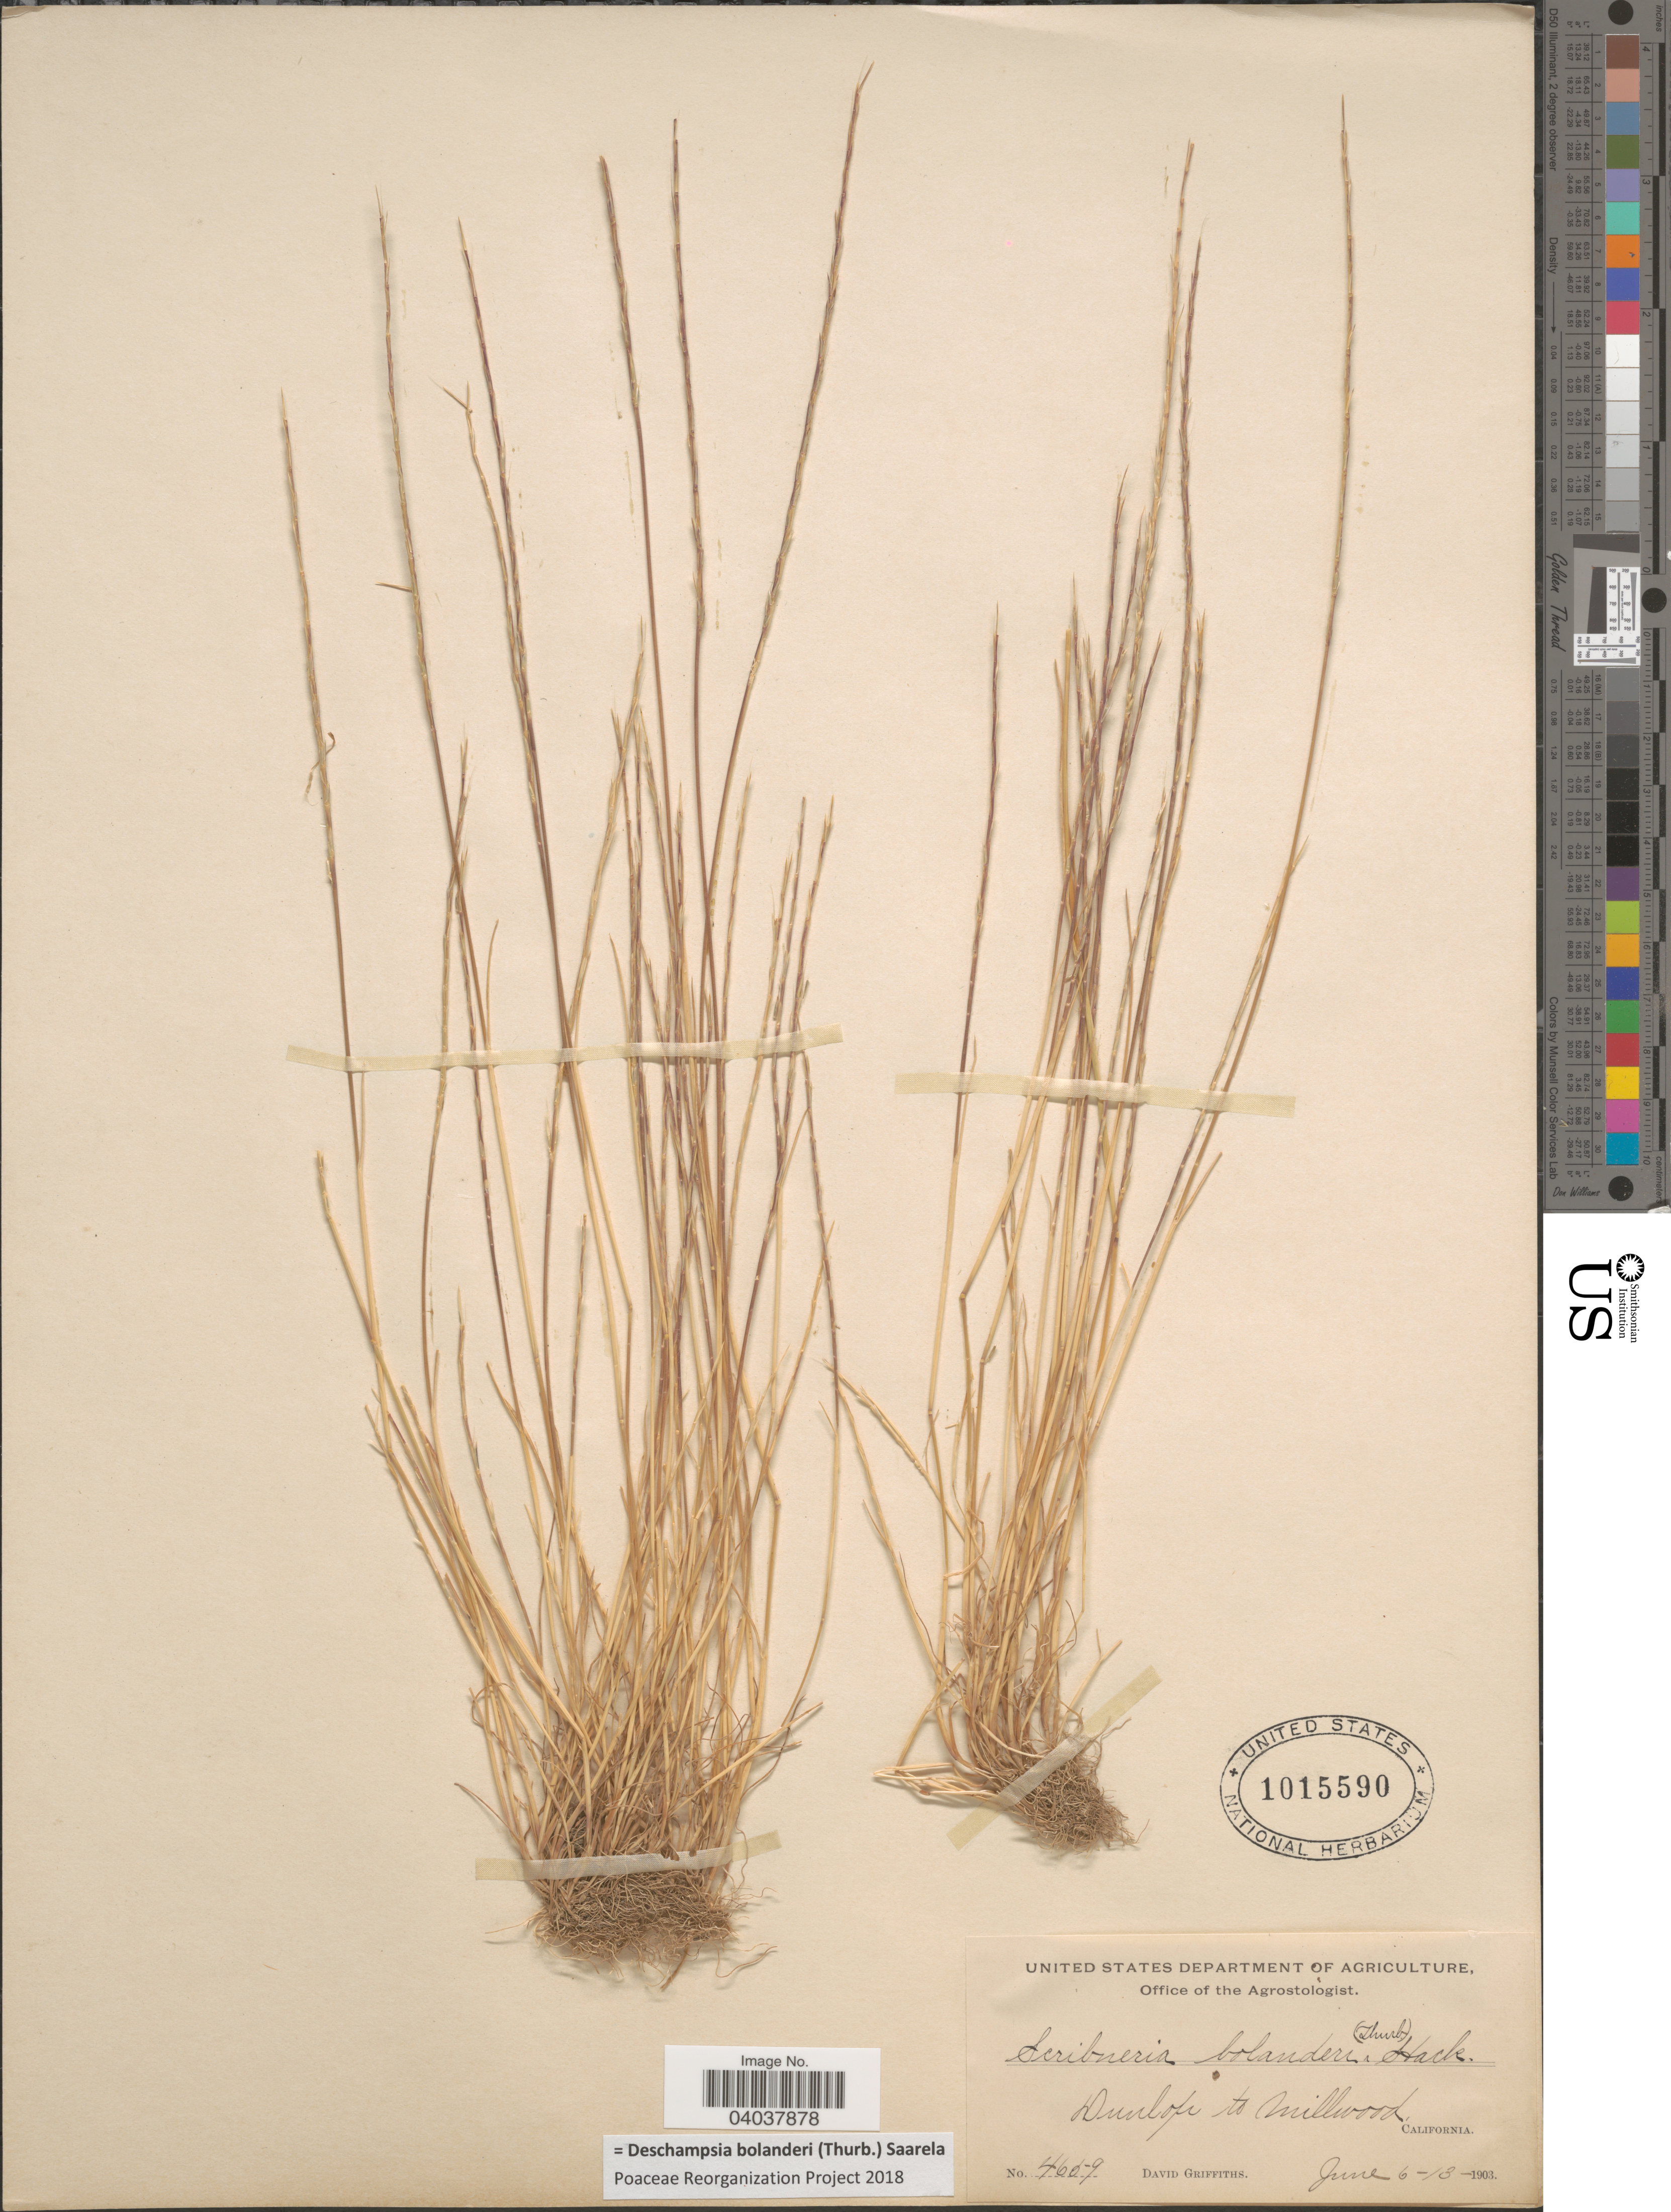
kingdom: Plantae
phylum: Tracheophyta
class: Liliopsida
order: Poales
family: Poaceae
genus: Deschampsia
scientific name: Deschampsia bolanderi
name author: (Thurb.) Saarela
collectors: D. Griffiths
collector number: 4659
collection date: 1903-06-06/1903-06-13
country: United States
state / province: California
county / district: Fresno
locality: Dunlop to Millwood.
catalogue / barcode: US 1015590